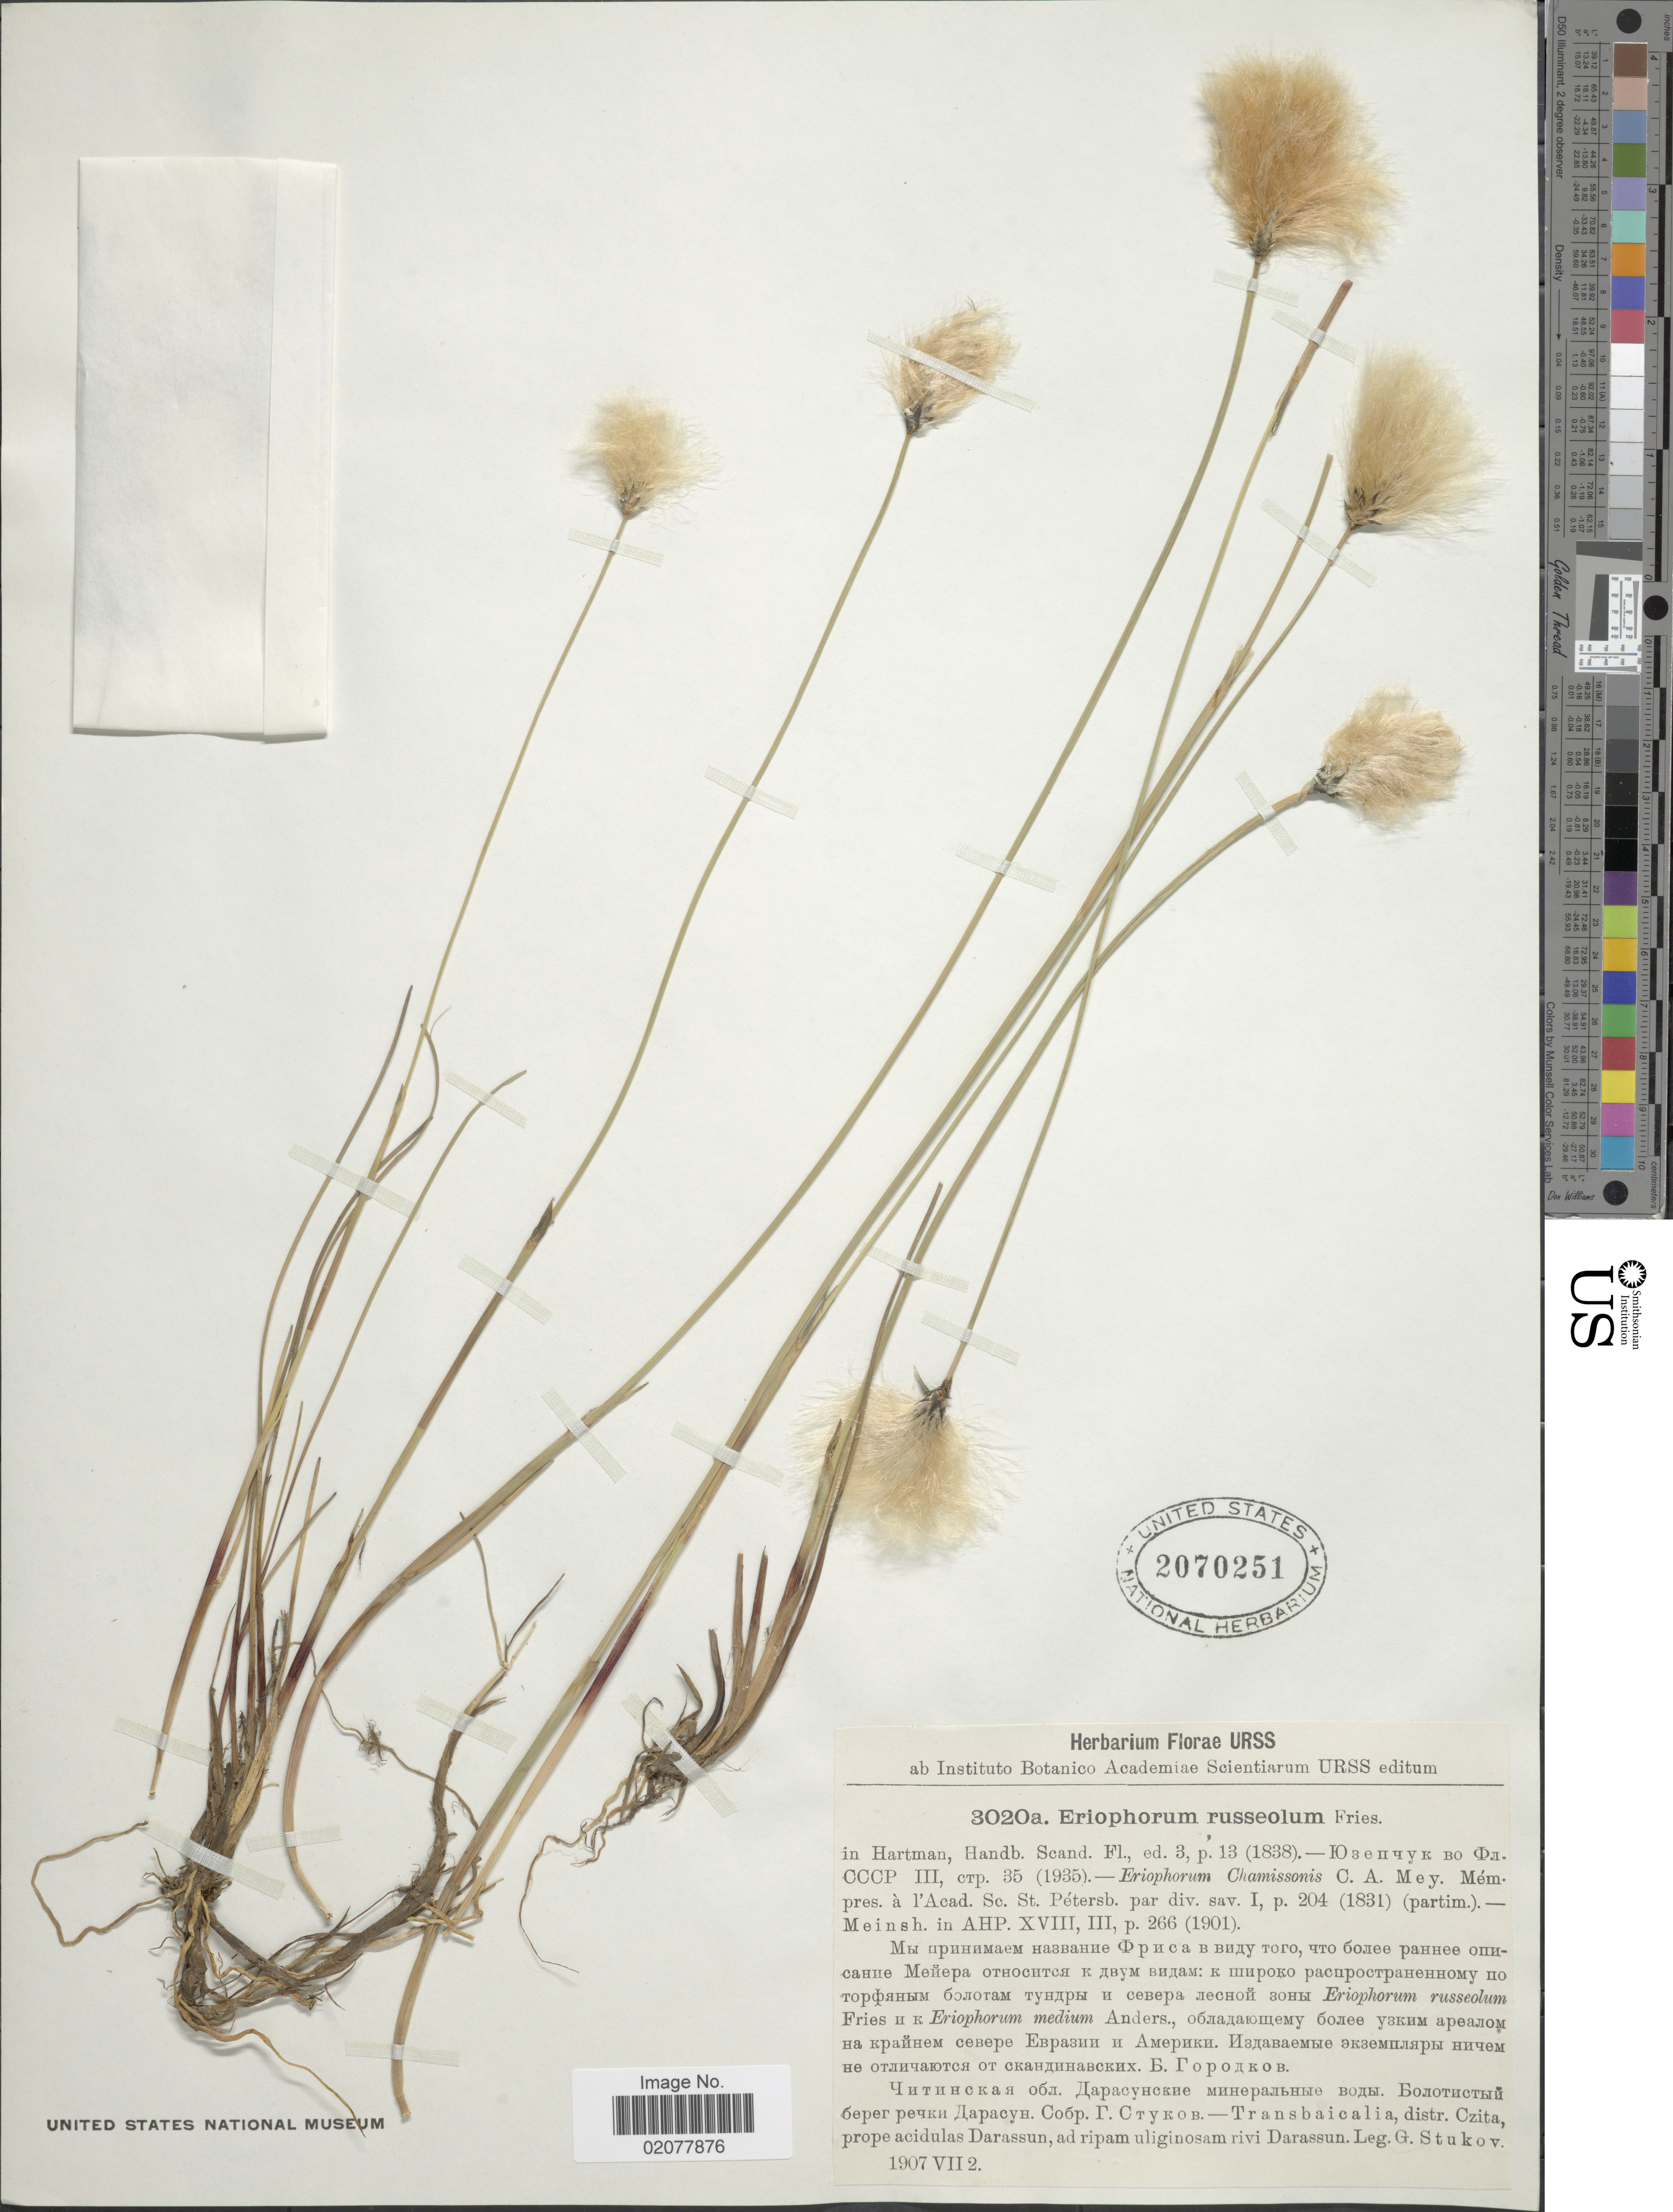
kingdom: Plantae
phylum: Tracheophyta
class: Liliopsida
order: Poales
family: Cyperaceae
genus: Eriophorum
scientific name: Eriophorum chamissonis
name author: C.A. Mey.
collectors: G. Stukov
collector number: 3020a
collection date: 1907-07-02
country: Russian Federation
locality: Transbaicalia, distr. Czita, prope acidulas Darassun, ad ripam uliginosam rivi Darassun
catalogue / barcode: US 2070251